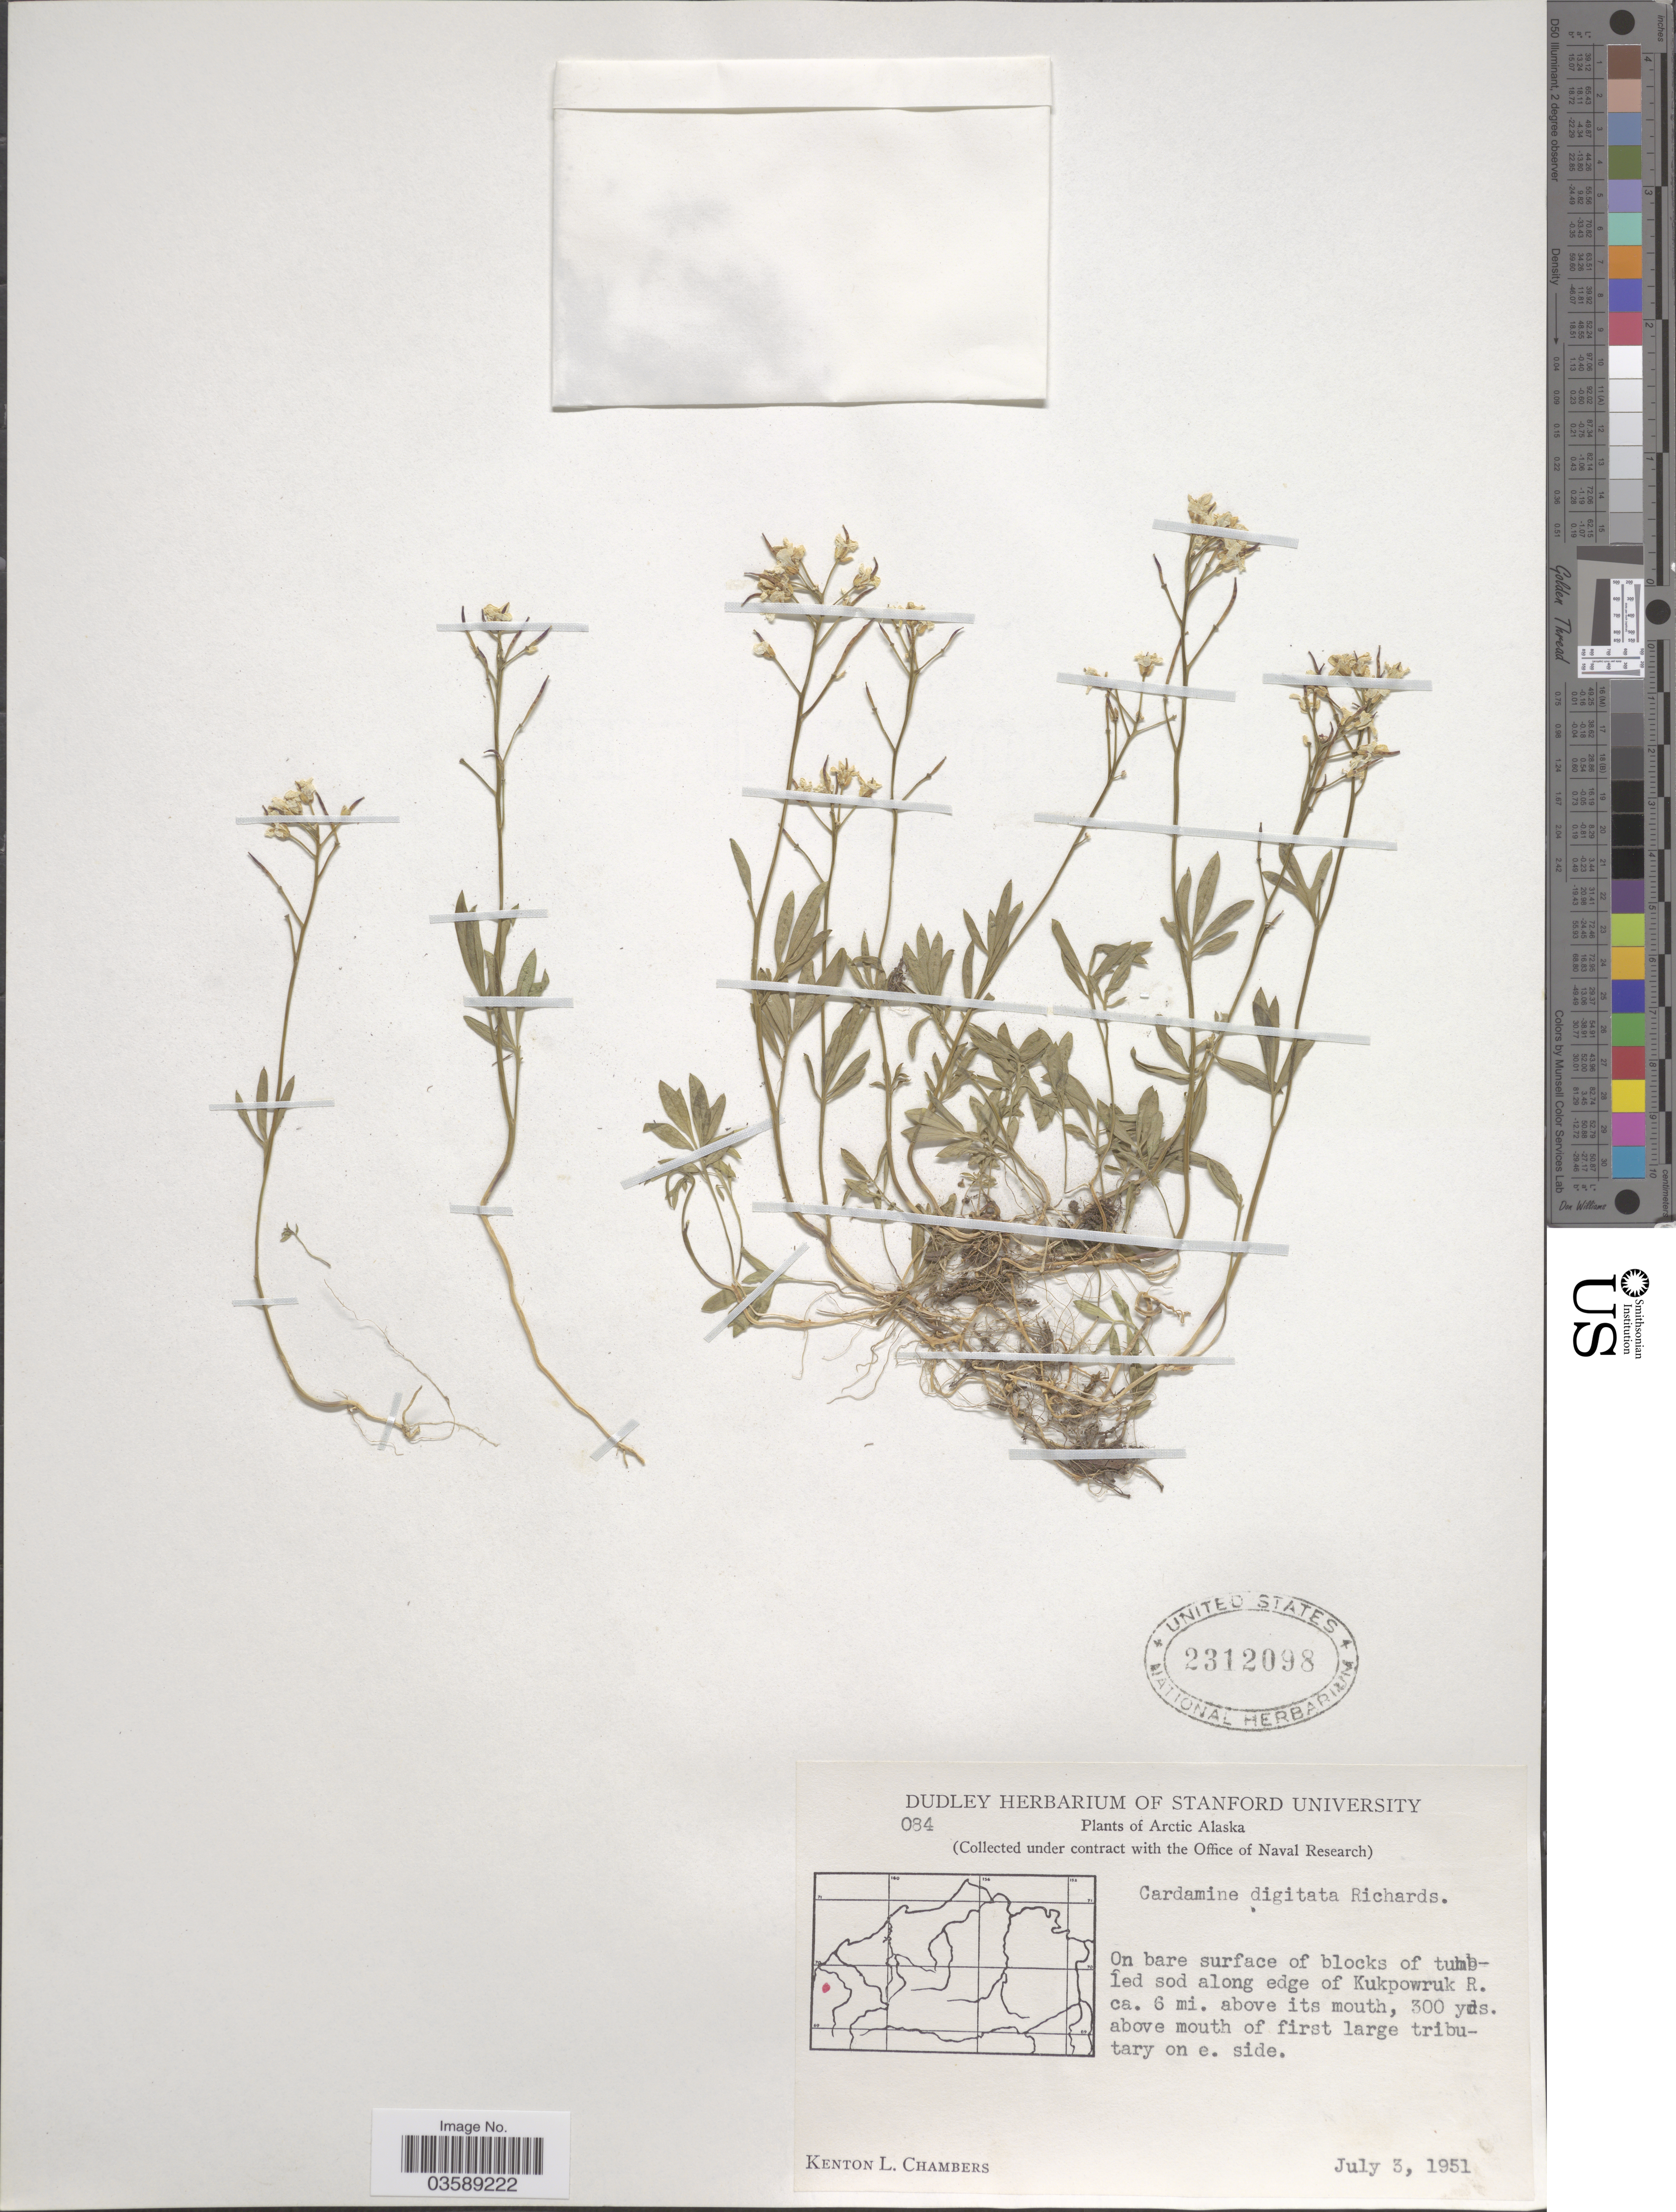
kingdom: Plantae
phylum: Tracheophyta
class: Magnoliopsida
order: Brassicales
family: Brassicaceae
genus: Cardamine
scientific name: Cardamine digitata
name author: Richardson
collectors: K. L. Chambers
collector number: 084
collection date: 1951-07-03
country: United States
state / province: Alaska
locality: Arctic Alaska. Along edge of Kukpowruk R. ca. 6 mi. above its mouth, 300 yds above mouth of first large tributary on e. side.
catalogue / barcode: US 2312098